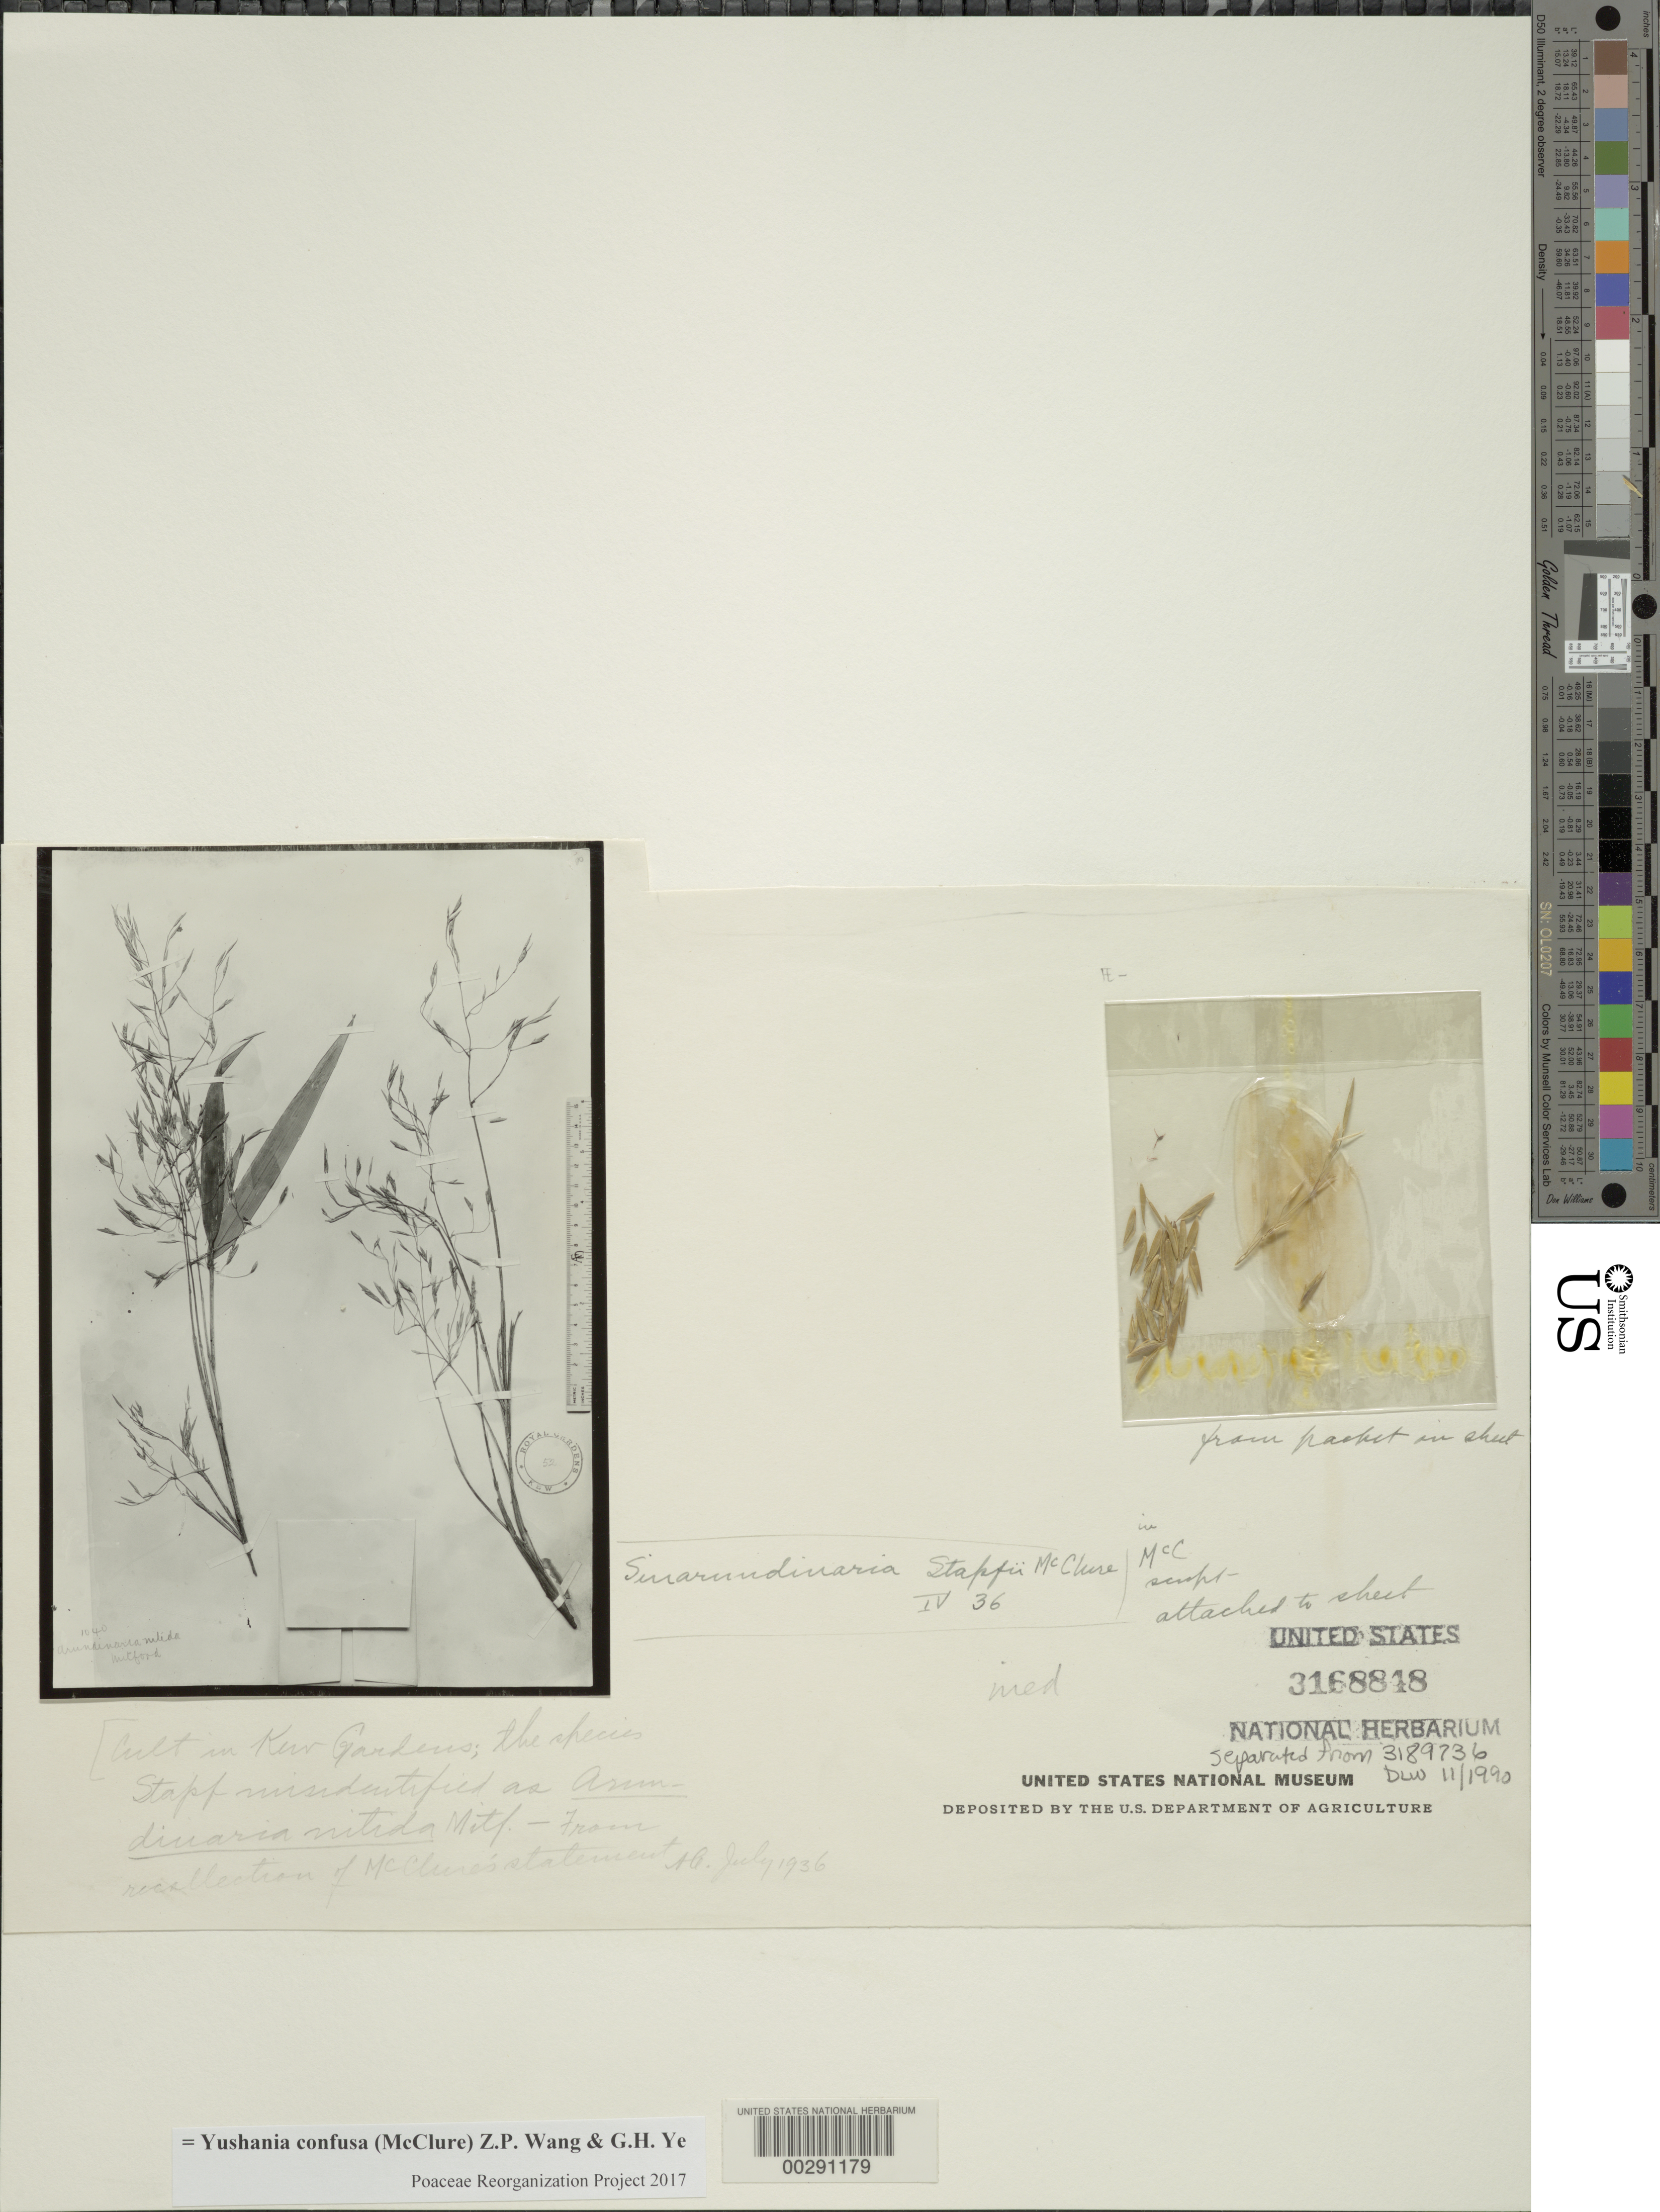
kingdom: Plantae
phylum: Tracheophyta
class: Liliopsida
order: Poales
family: Poaceae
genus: Yushania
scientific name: Yushania confusa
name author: (McClure) Z.P. Wang & G.H. Ye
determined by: Poaceae Reorganization Project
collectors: J. Rose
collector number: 1040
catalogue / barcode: US 3168848